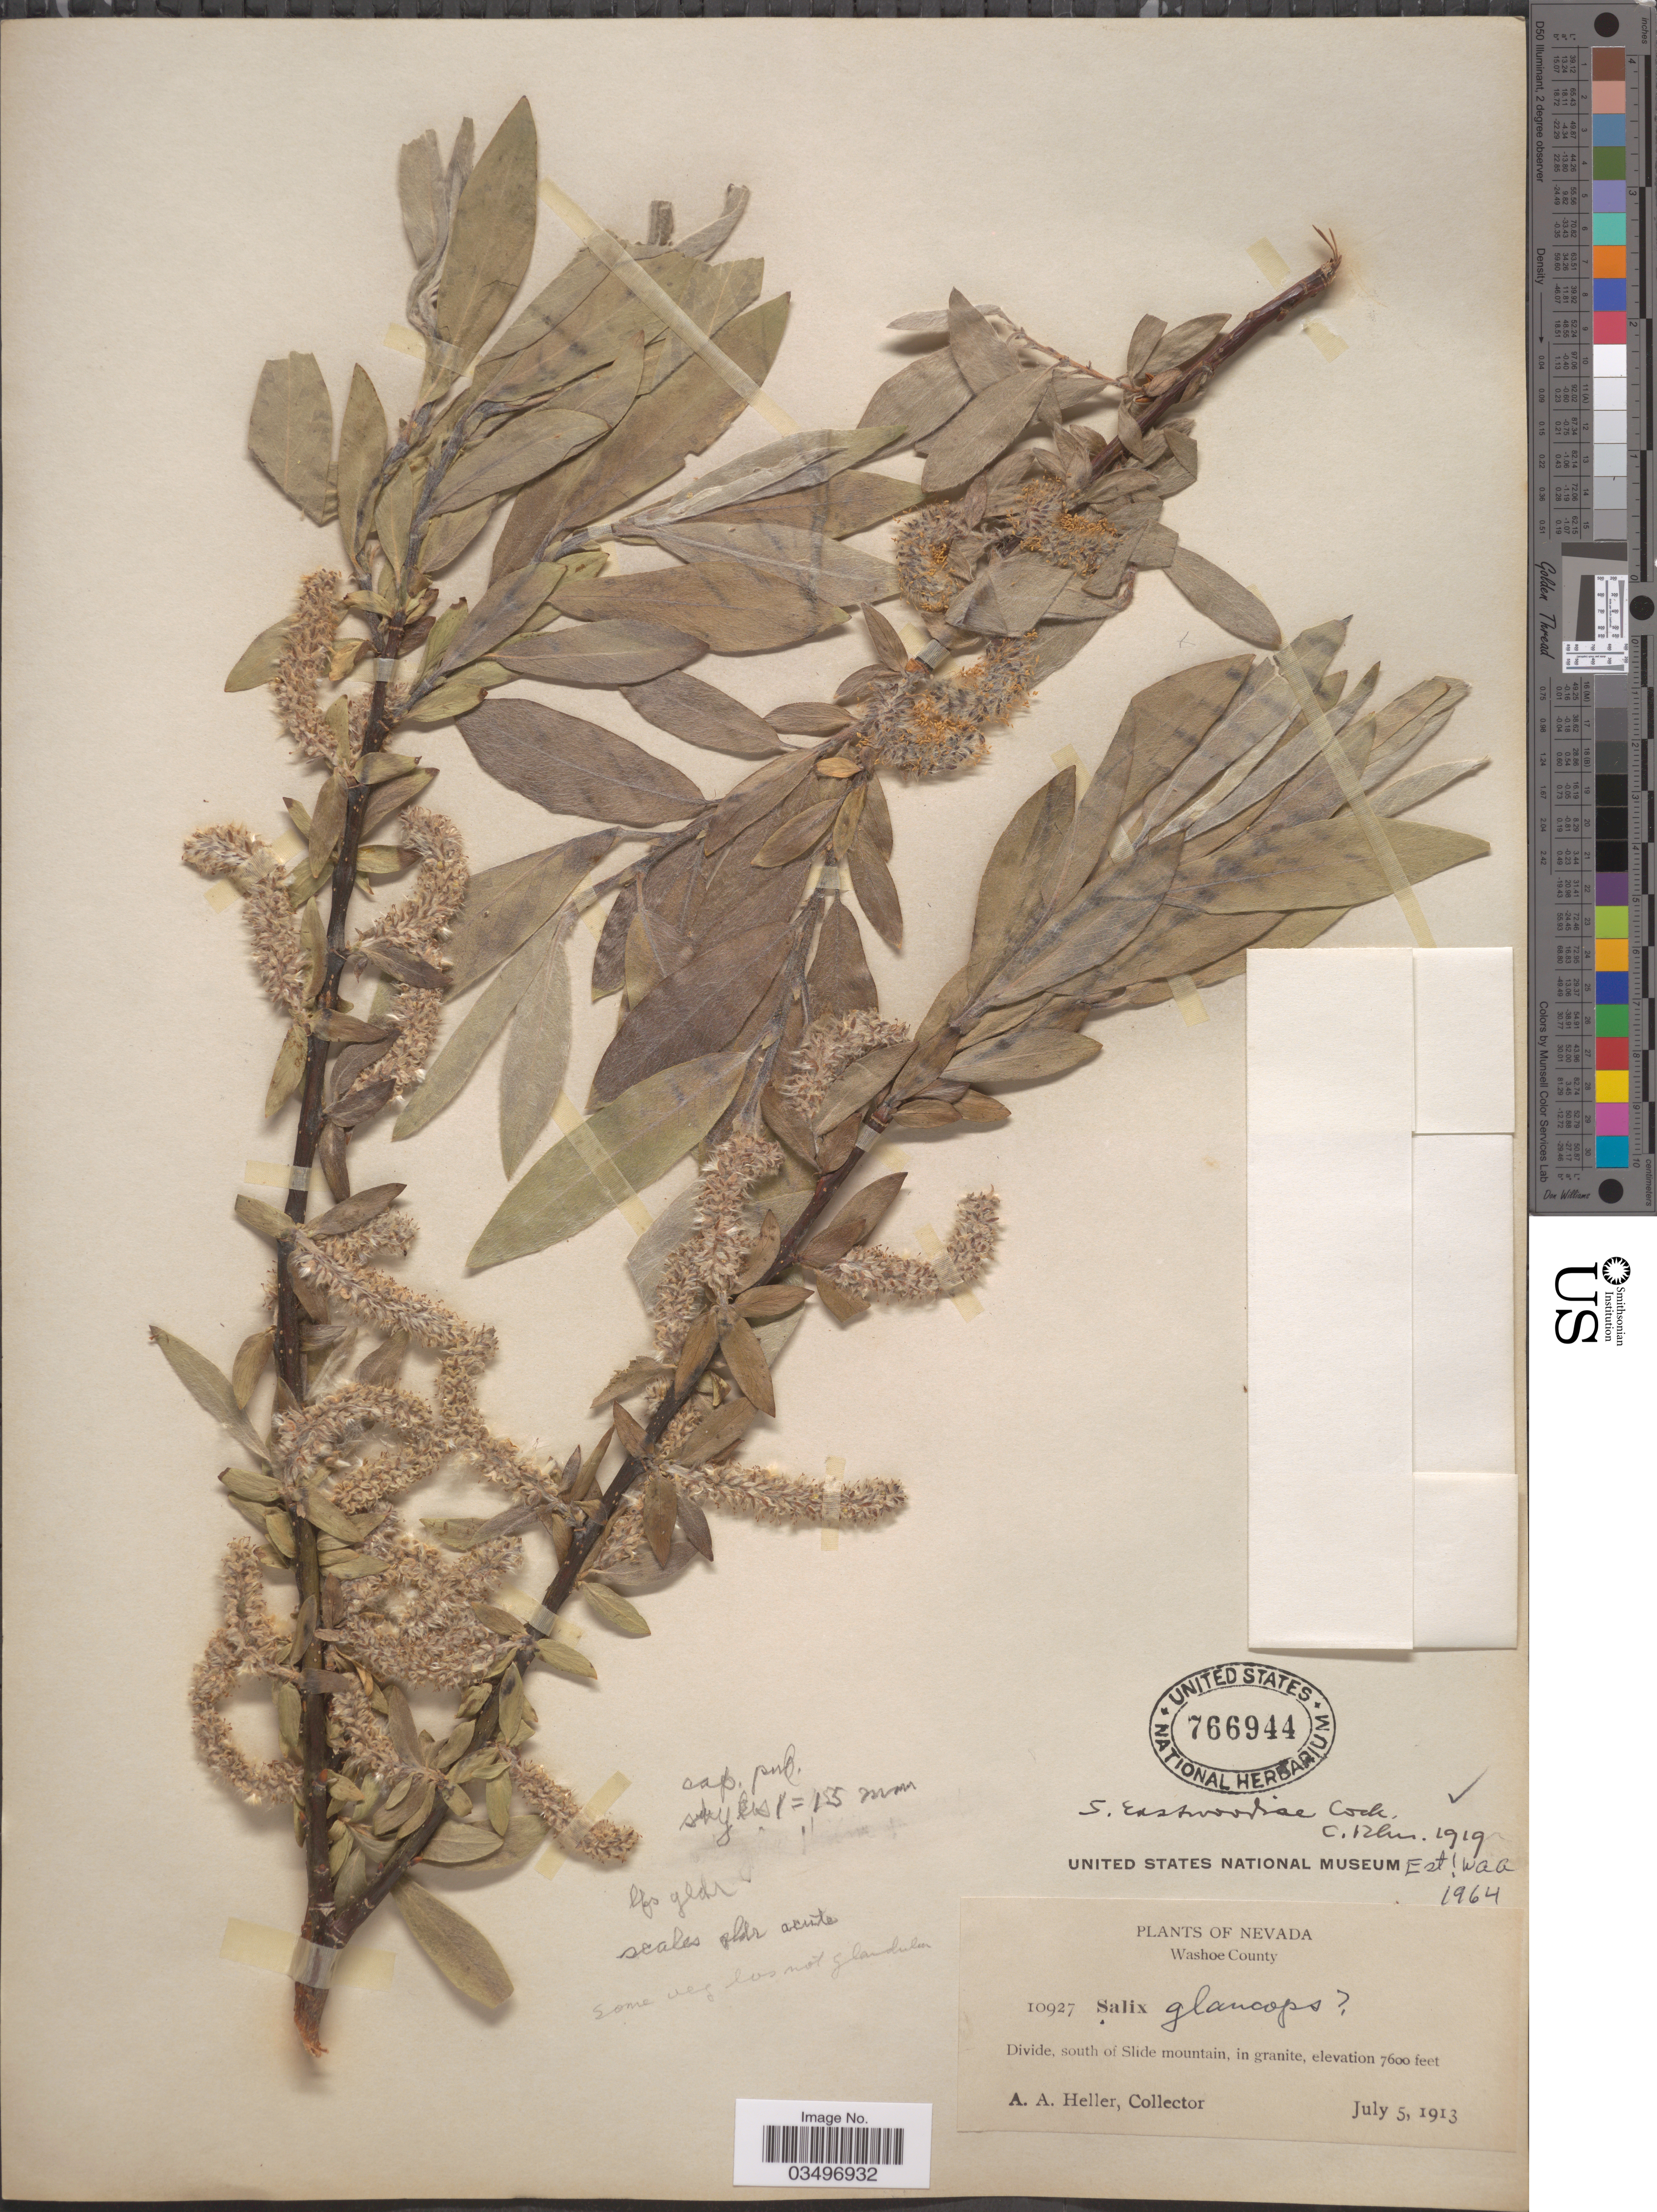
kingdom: Plantae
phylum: Tracheophyta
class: Magnoliopsida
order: Malpighiales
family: Salicaceae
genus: Salix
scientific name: Salix eastwoodiae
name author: Cockerell ex A. Heller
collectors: A. A. Heller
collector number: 10927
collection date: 1913-07-05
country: United States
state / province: Nevada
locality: Washoe County. Divide, south of Slide mountain.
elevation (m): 2316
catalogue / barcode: US 766944